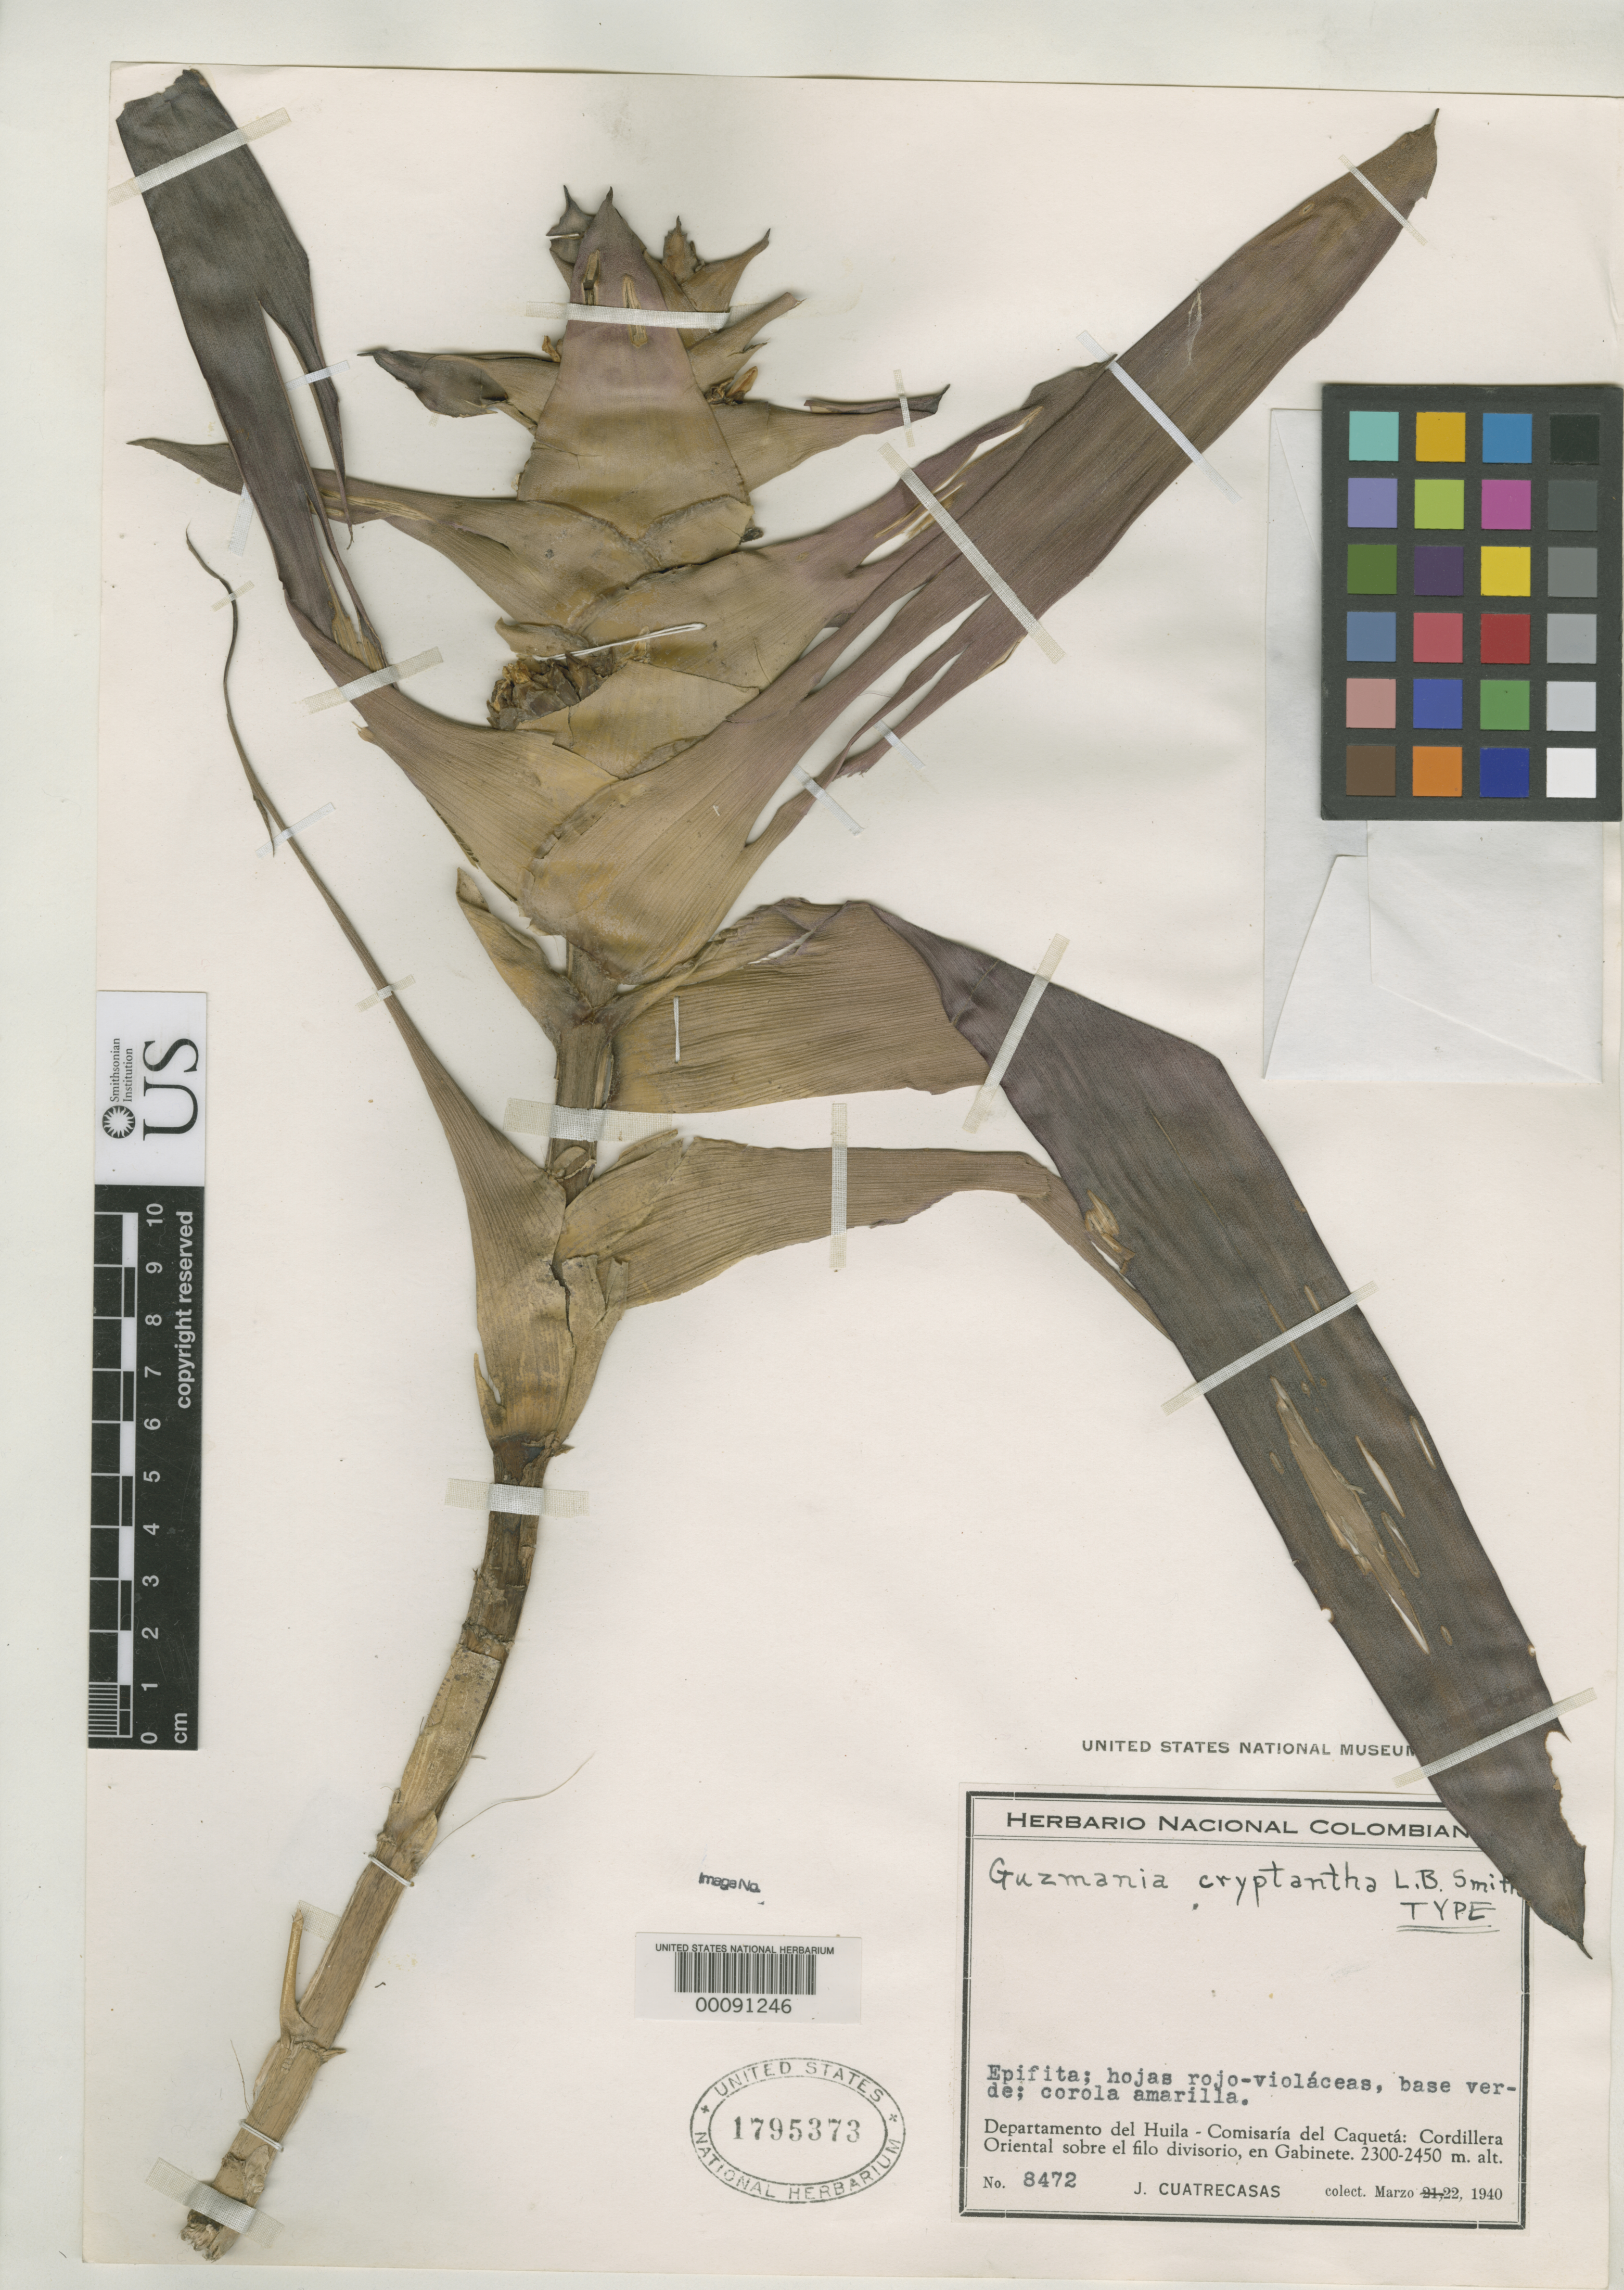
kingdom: Plantae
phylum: Tracheophyta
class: Liliopsida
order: Poales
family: Bromeliaceae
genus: Guzmania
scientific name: Guzmania cryptantha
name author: L.B. Sm.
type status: Holotype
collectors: J. Cuatrecasas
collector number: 8472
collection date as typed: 22 Mar 1940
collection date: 1940-03-22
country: Colombia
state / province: Caquetá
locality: Cordillera Oriental, Gabinete.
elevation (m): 2300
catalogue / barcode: US 1795373